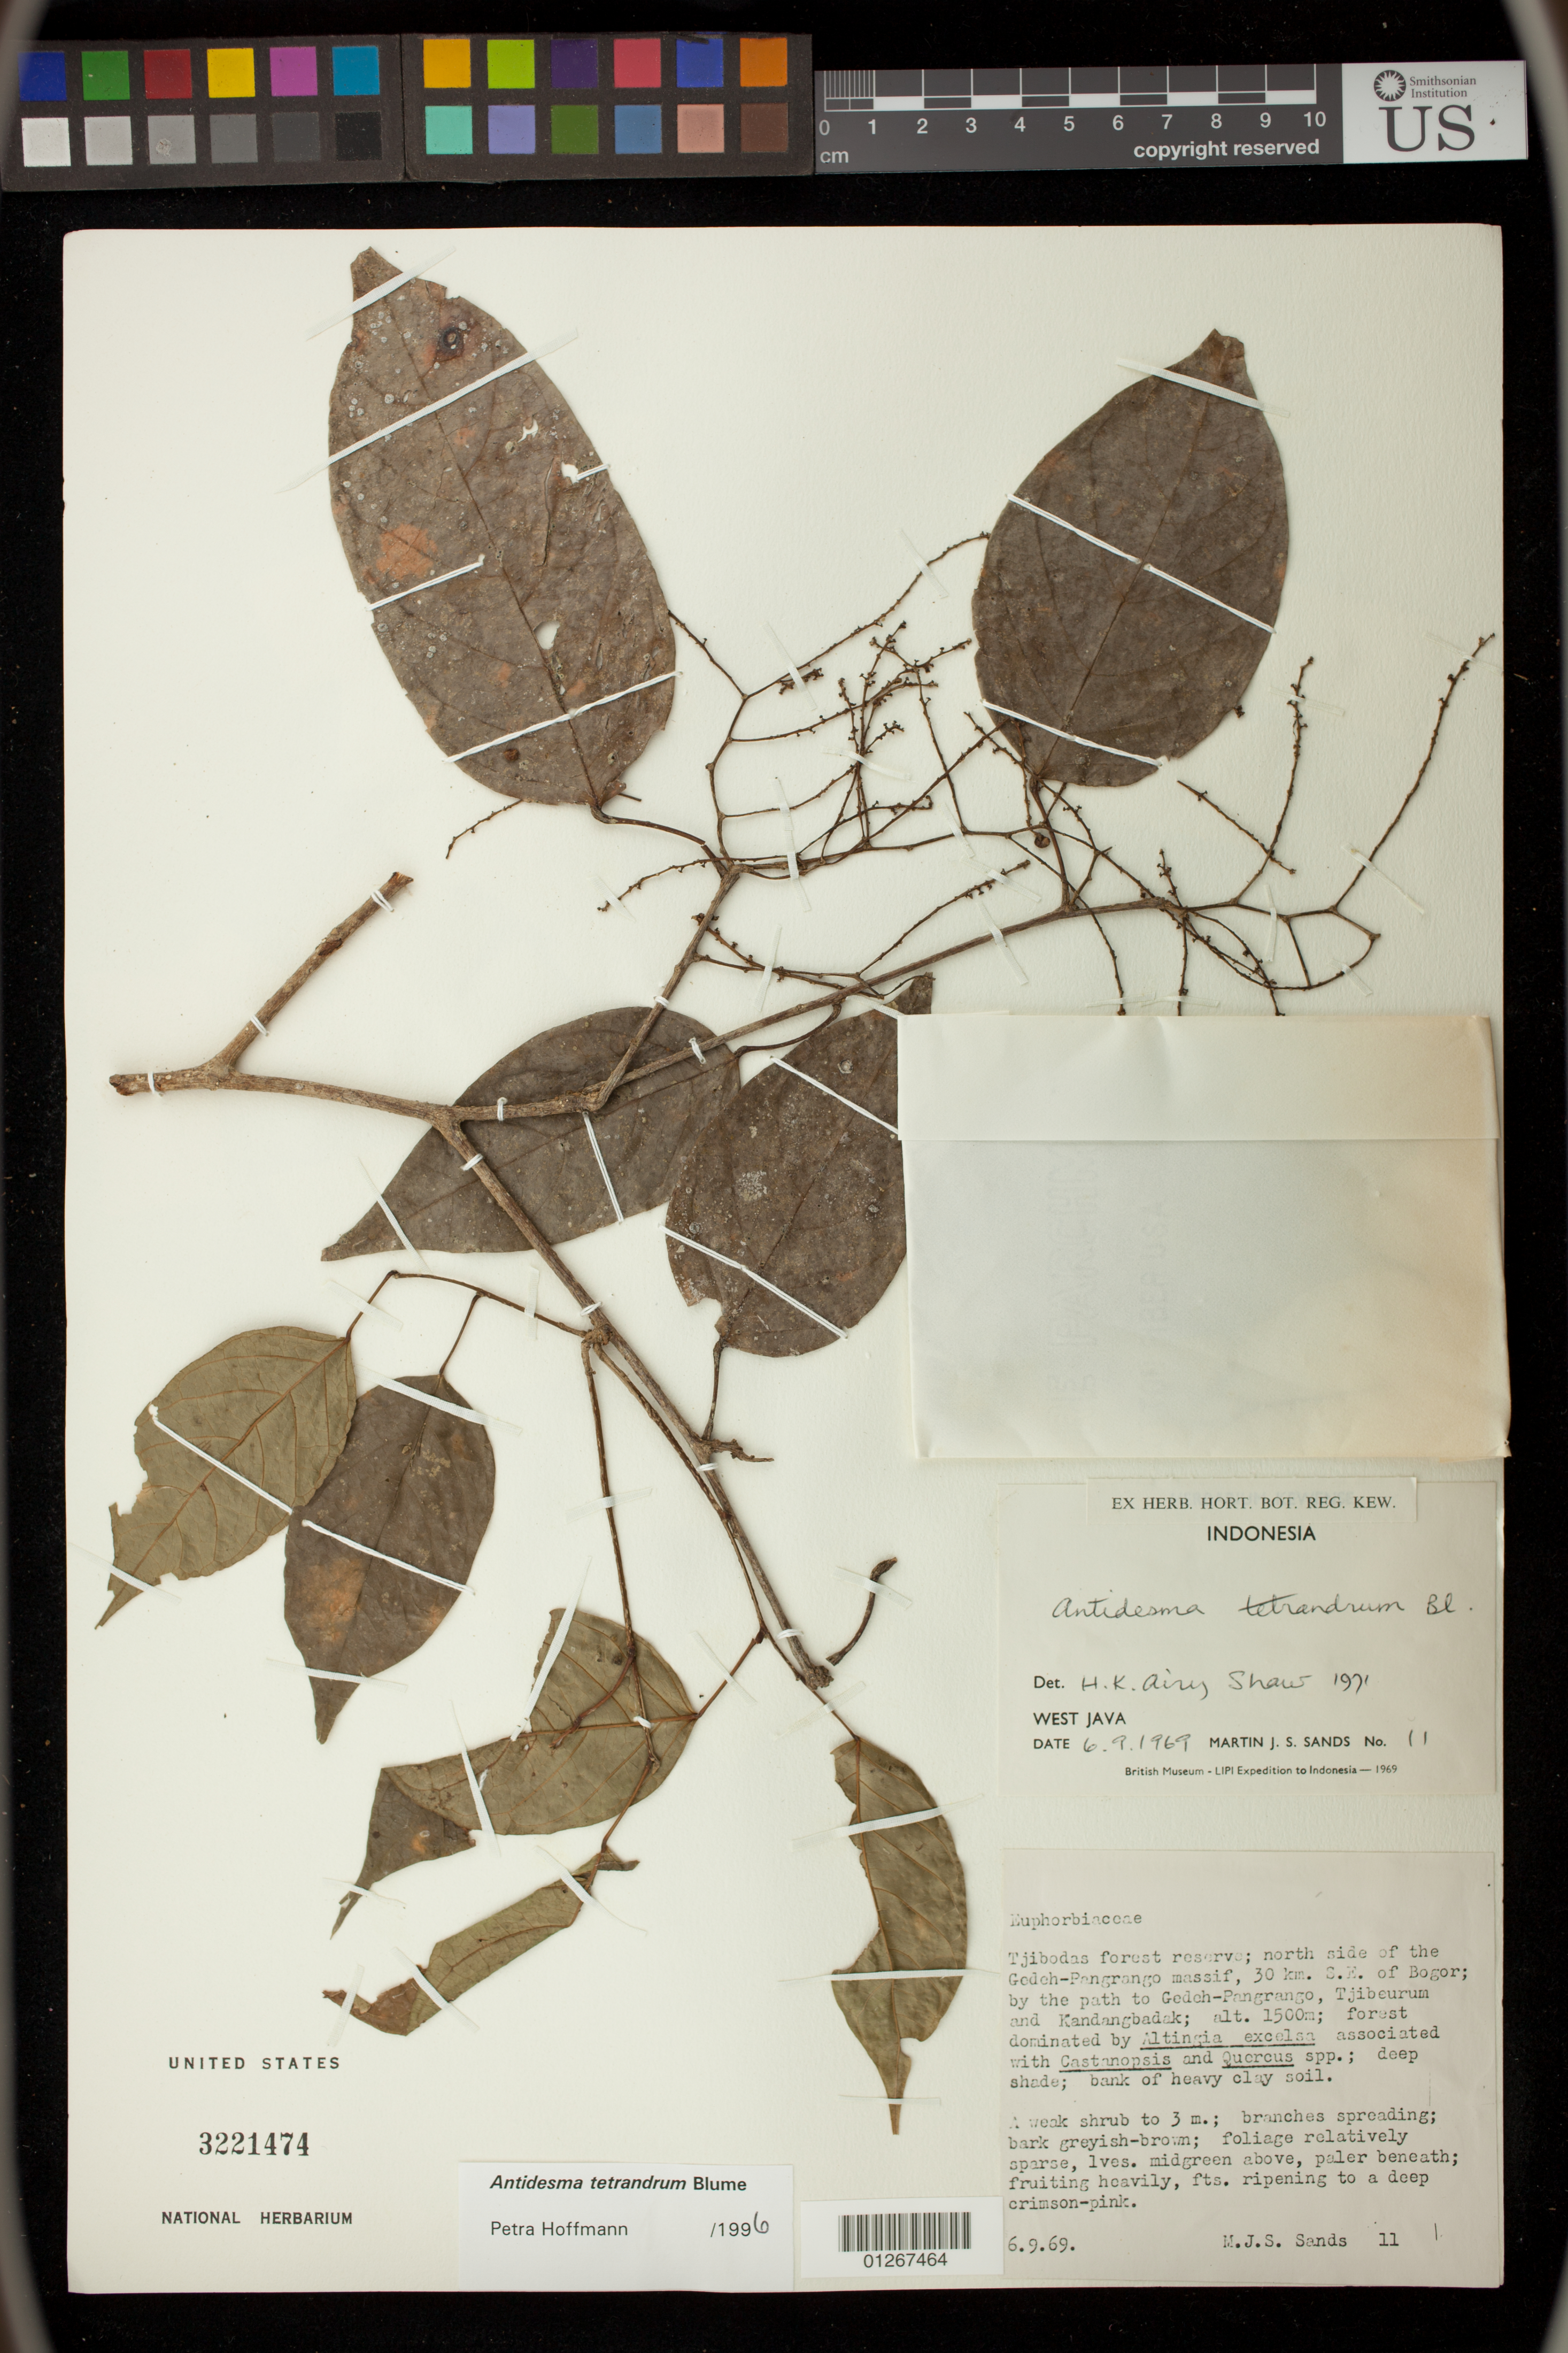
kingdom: Plantae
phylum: Tracheophyta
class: Magnoliopsida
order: Malpighiales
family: Phyllanthaceae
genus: Antidesma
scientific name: Antidesma tetrandrum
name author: Blume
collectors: M. Sands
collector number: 11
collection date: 1969-06-09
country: Indonesia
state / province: Java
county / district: Jawa Barat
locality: Tjibodas forest reserve; north side of Godeh-Pangrango massif, 30 km. S.E. of Bogor; by the path to Gedeh-Pangrango, Tjibeurum and Kandangbadak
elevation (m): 1500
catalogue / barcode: US 3221474